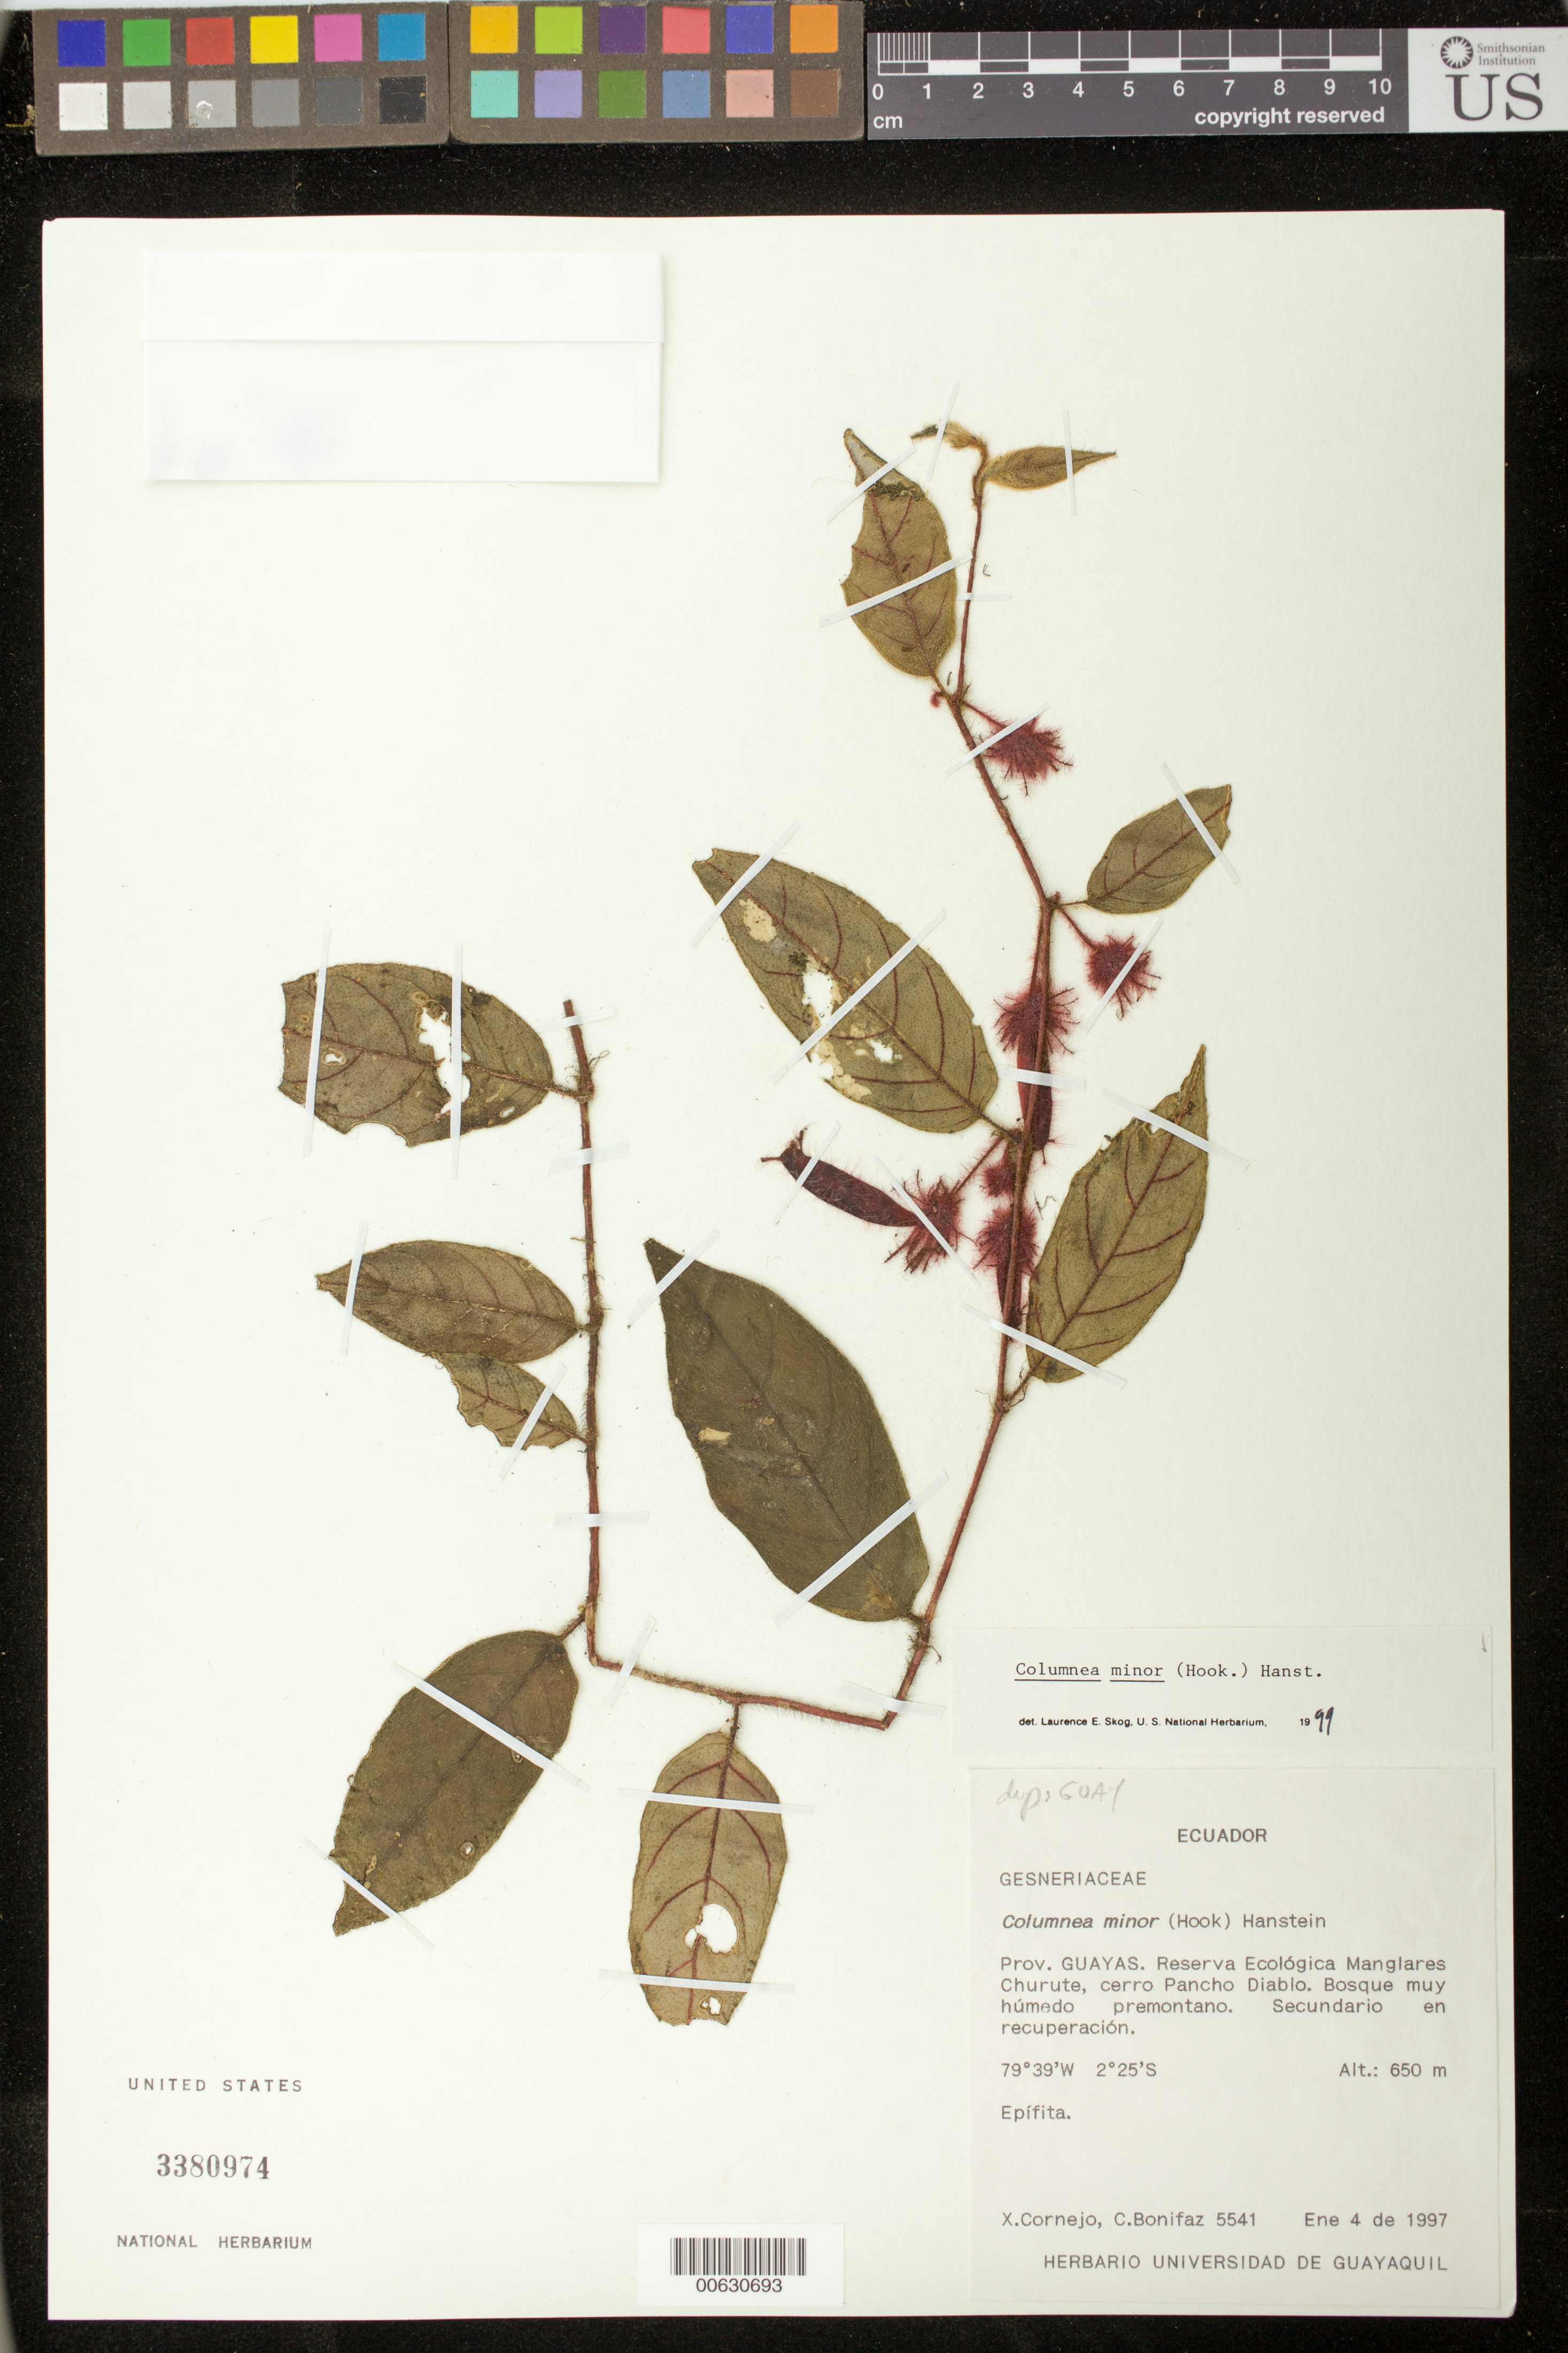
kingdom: Plantae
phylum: Tracheophyta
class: Magnoliopsida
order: Lamiales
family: Gesneriaceae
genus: Columnea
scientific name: Columnea minor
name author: (Hook.) Hanst.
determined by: Skog, Laurence E.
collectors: X. F. Cornejo & C. Bonifaz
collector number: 5541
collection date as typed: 04 Jan 1997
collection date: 1997-01-04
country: Ecuador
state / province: Guayas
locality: Reserva Ecológica Manglares Churute, cerro Pancho Diablo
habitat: Bosque muy húmedo premontano; secundario en recuperación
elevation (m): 650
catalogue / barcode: US 3380974